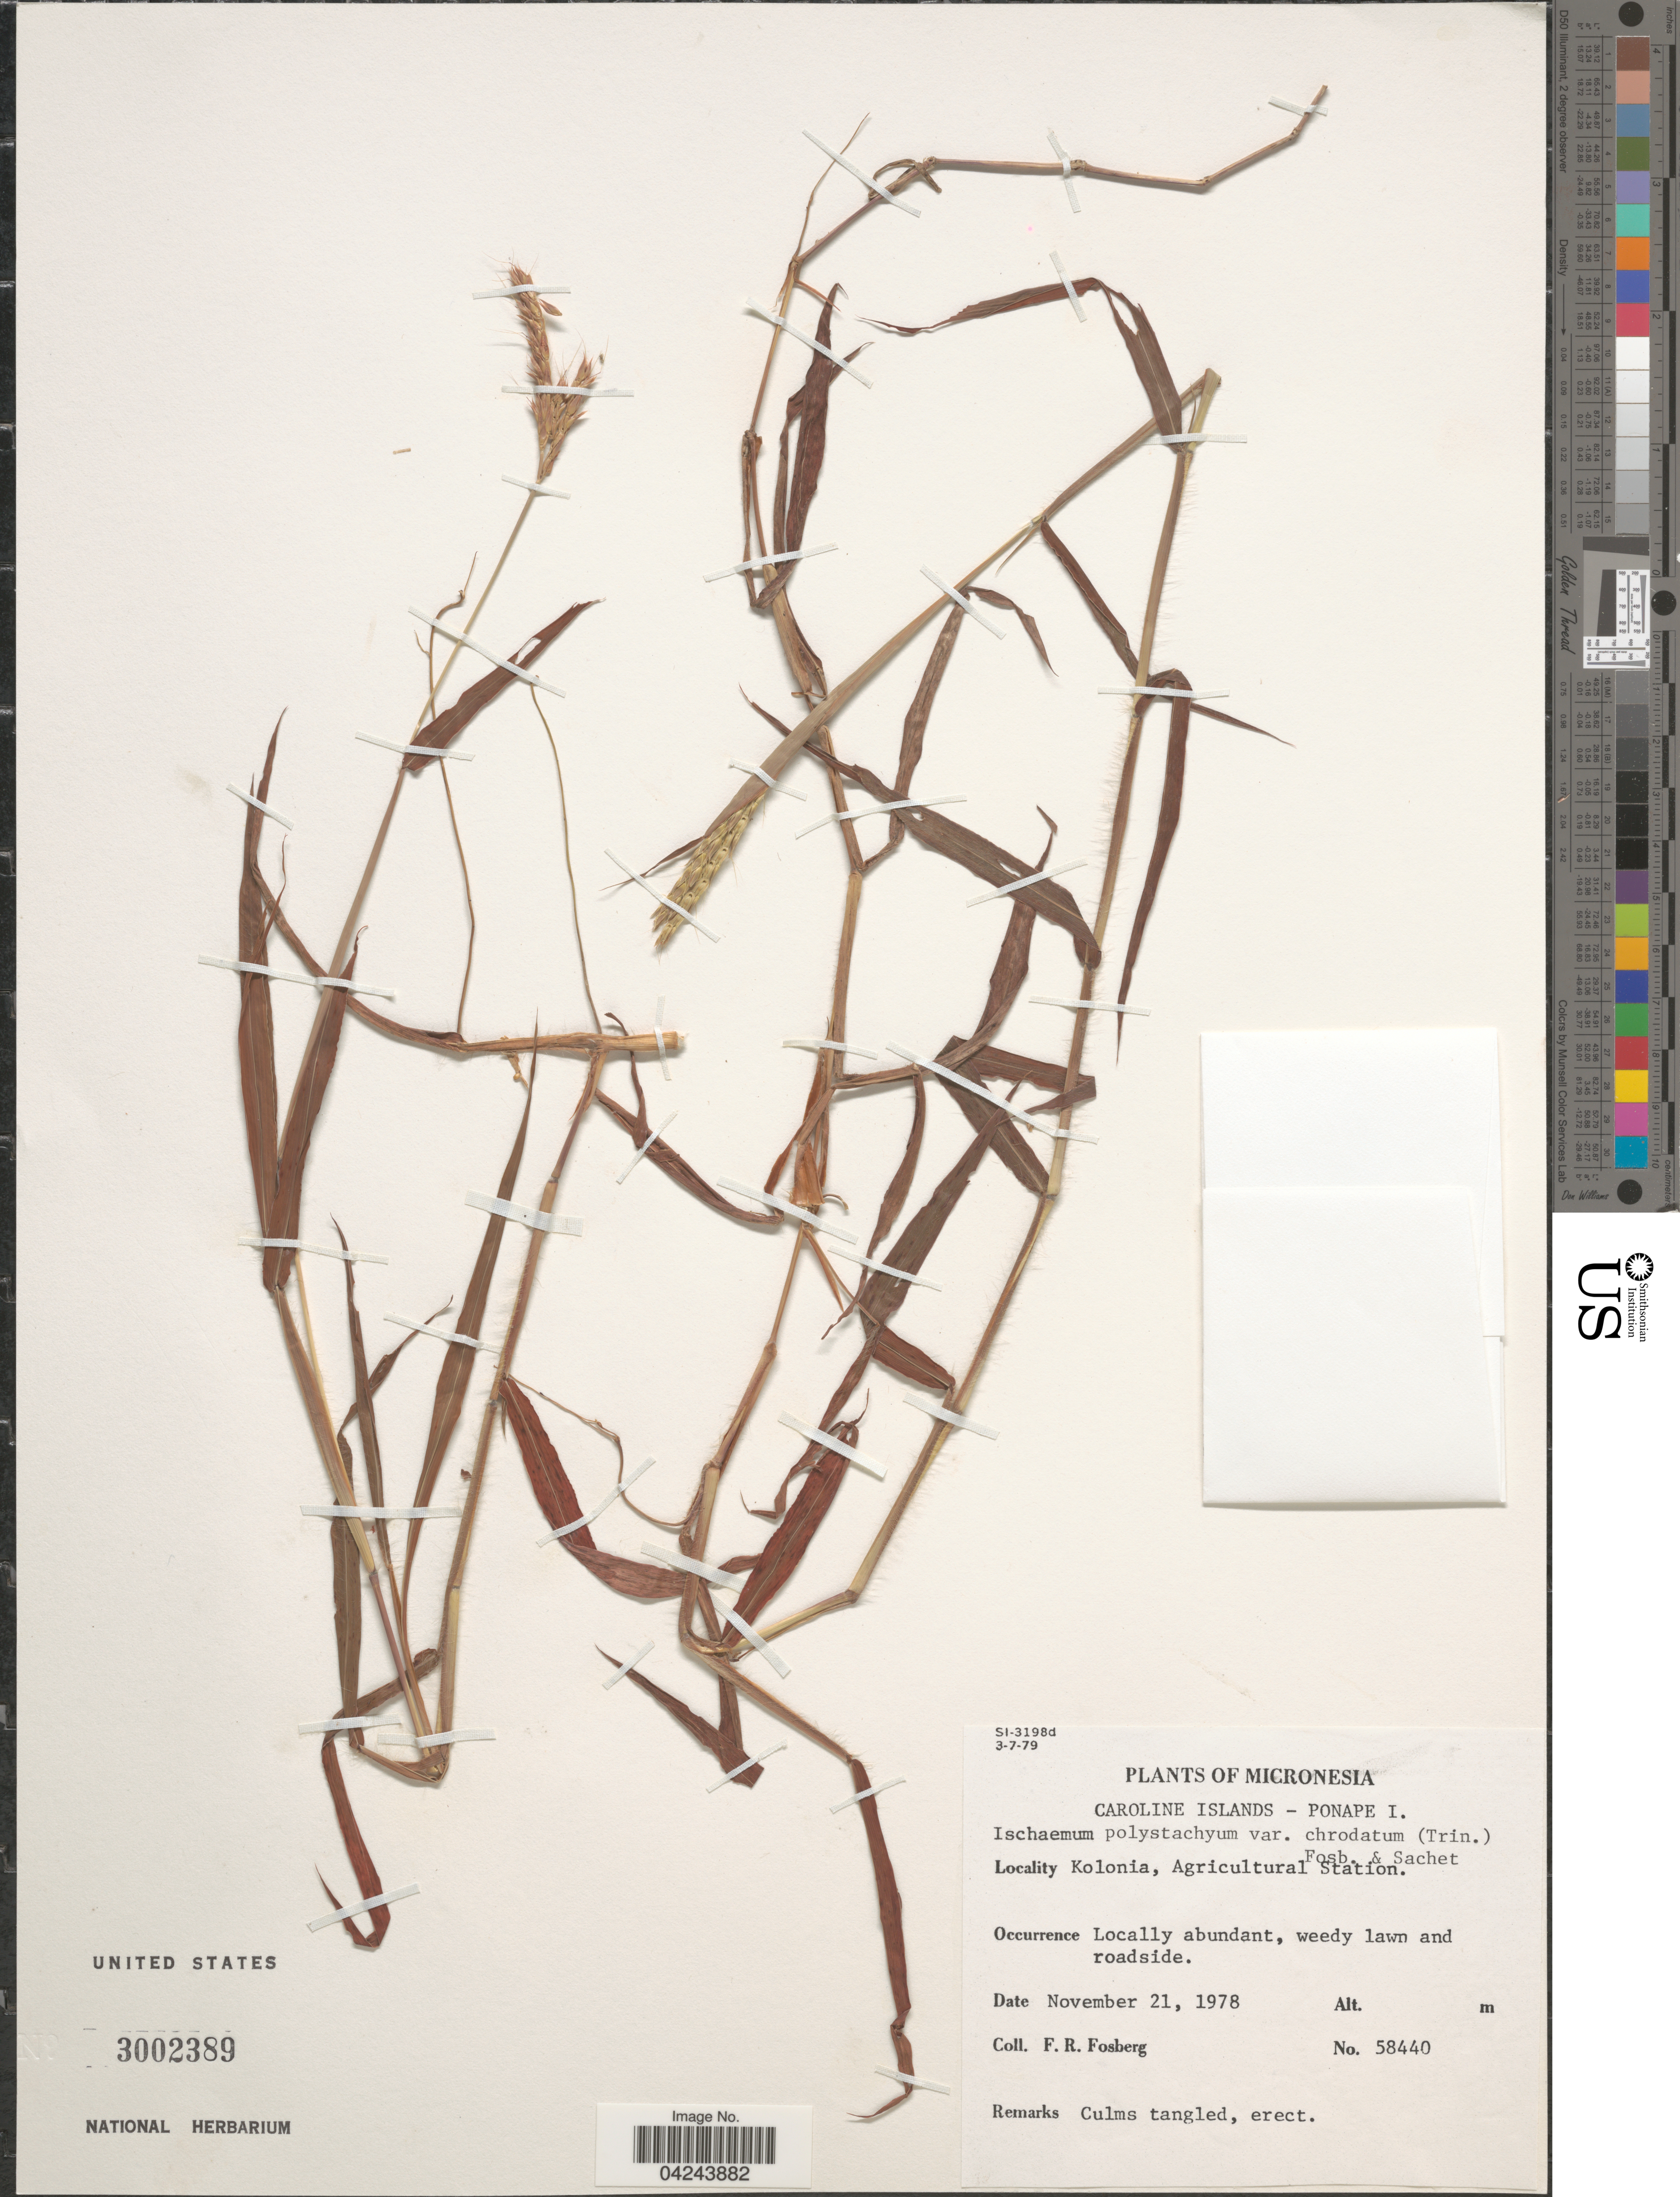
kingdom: Plantae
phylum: Tracheophyta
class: Liliopsida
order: Poales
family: Poaceae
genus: Ischaemum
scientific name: Ischaemum polystachyum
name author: J. Presl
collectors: F. R. Fosberg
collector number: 58440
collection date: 1978-11-21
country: Micronesia, Federated States of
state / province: Pohnpei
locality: Micronesia. Caroline Islands-Ponape I. Kolonia, Agricultural Station.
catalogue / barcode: US 3002389